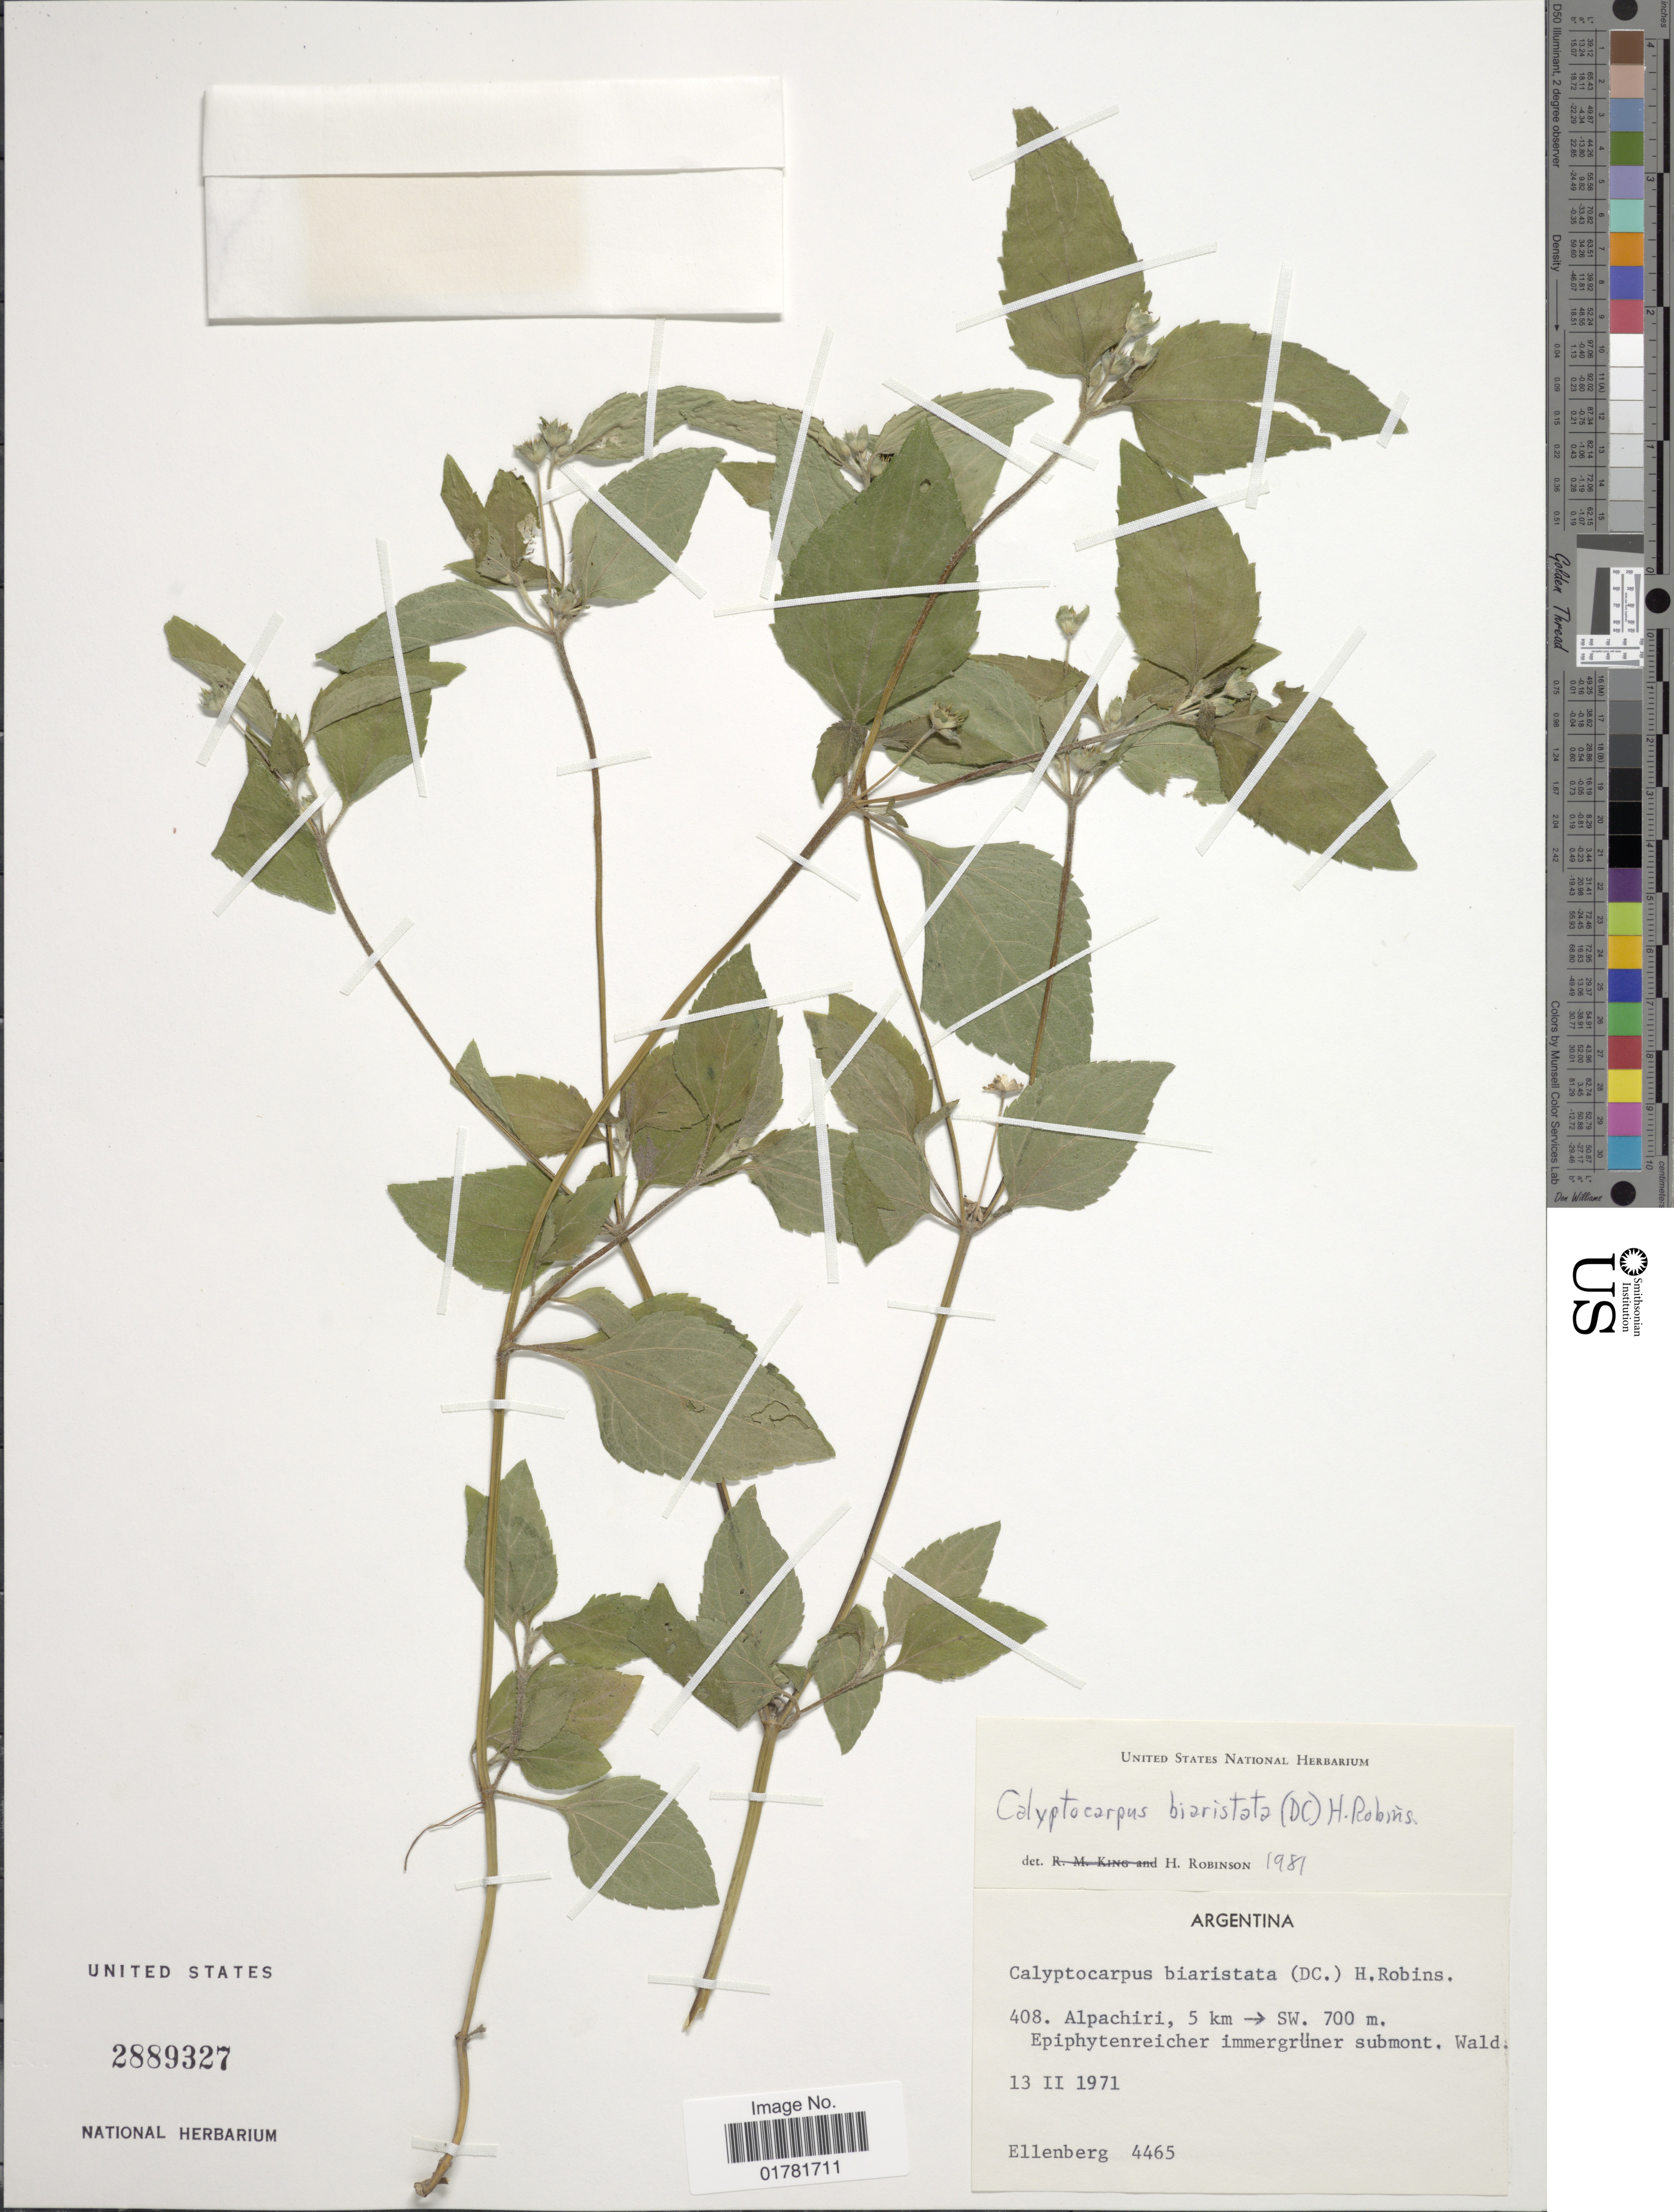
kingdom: Plantae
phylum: Tracheophyta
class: Magnoliopsida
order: Asterales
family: Asteraceae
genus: Calyptocarpus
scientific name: Calyptocarpus baristatus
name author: (DC.) H. Rob.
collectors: H. Ellenberg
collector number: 4465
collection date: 1971-02-13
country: Argentina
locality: Alpachiri, 5 km - SW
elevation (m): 700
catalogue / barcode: US 2889327